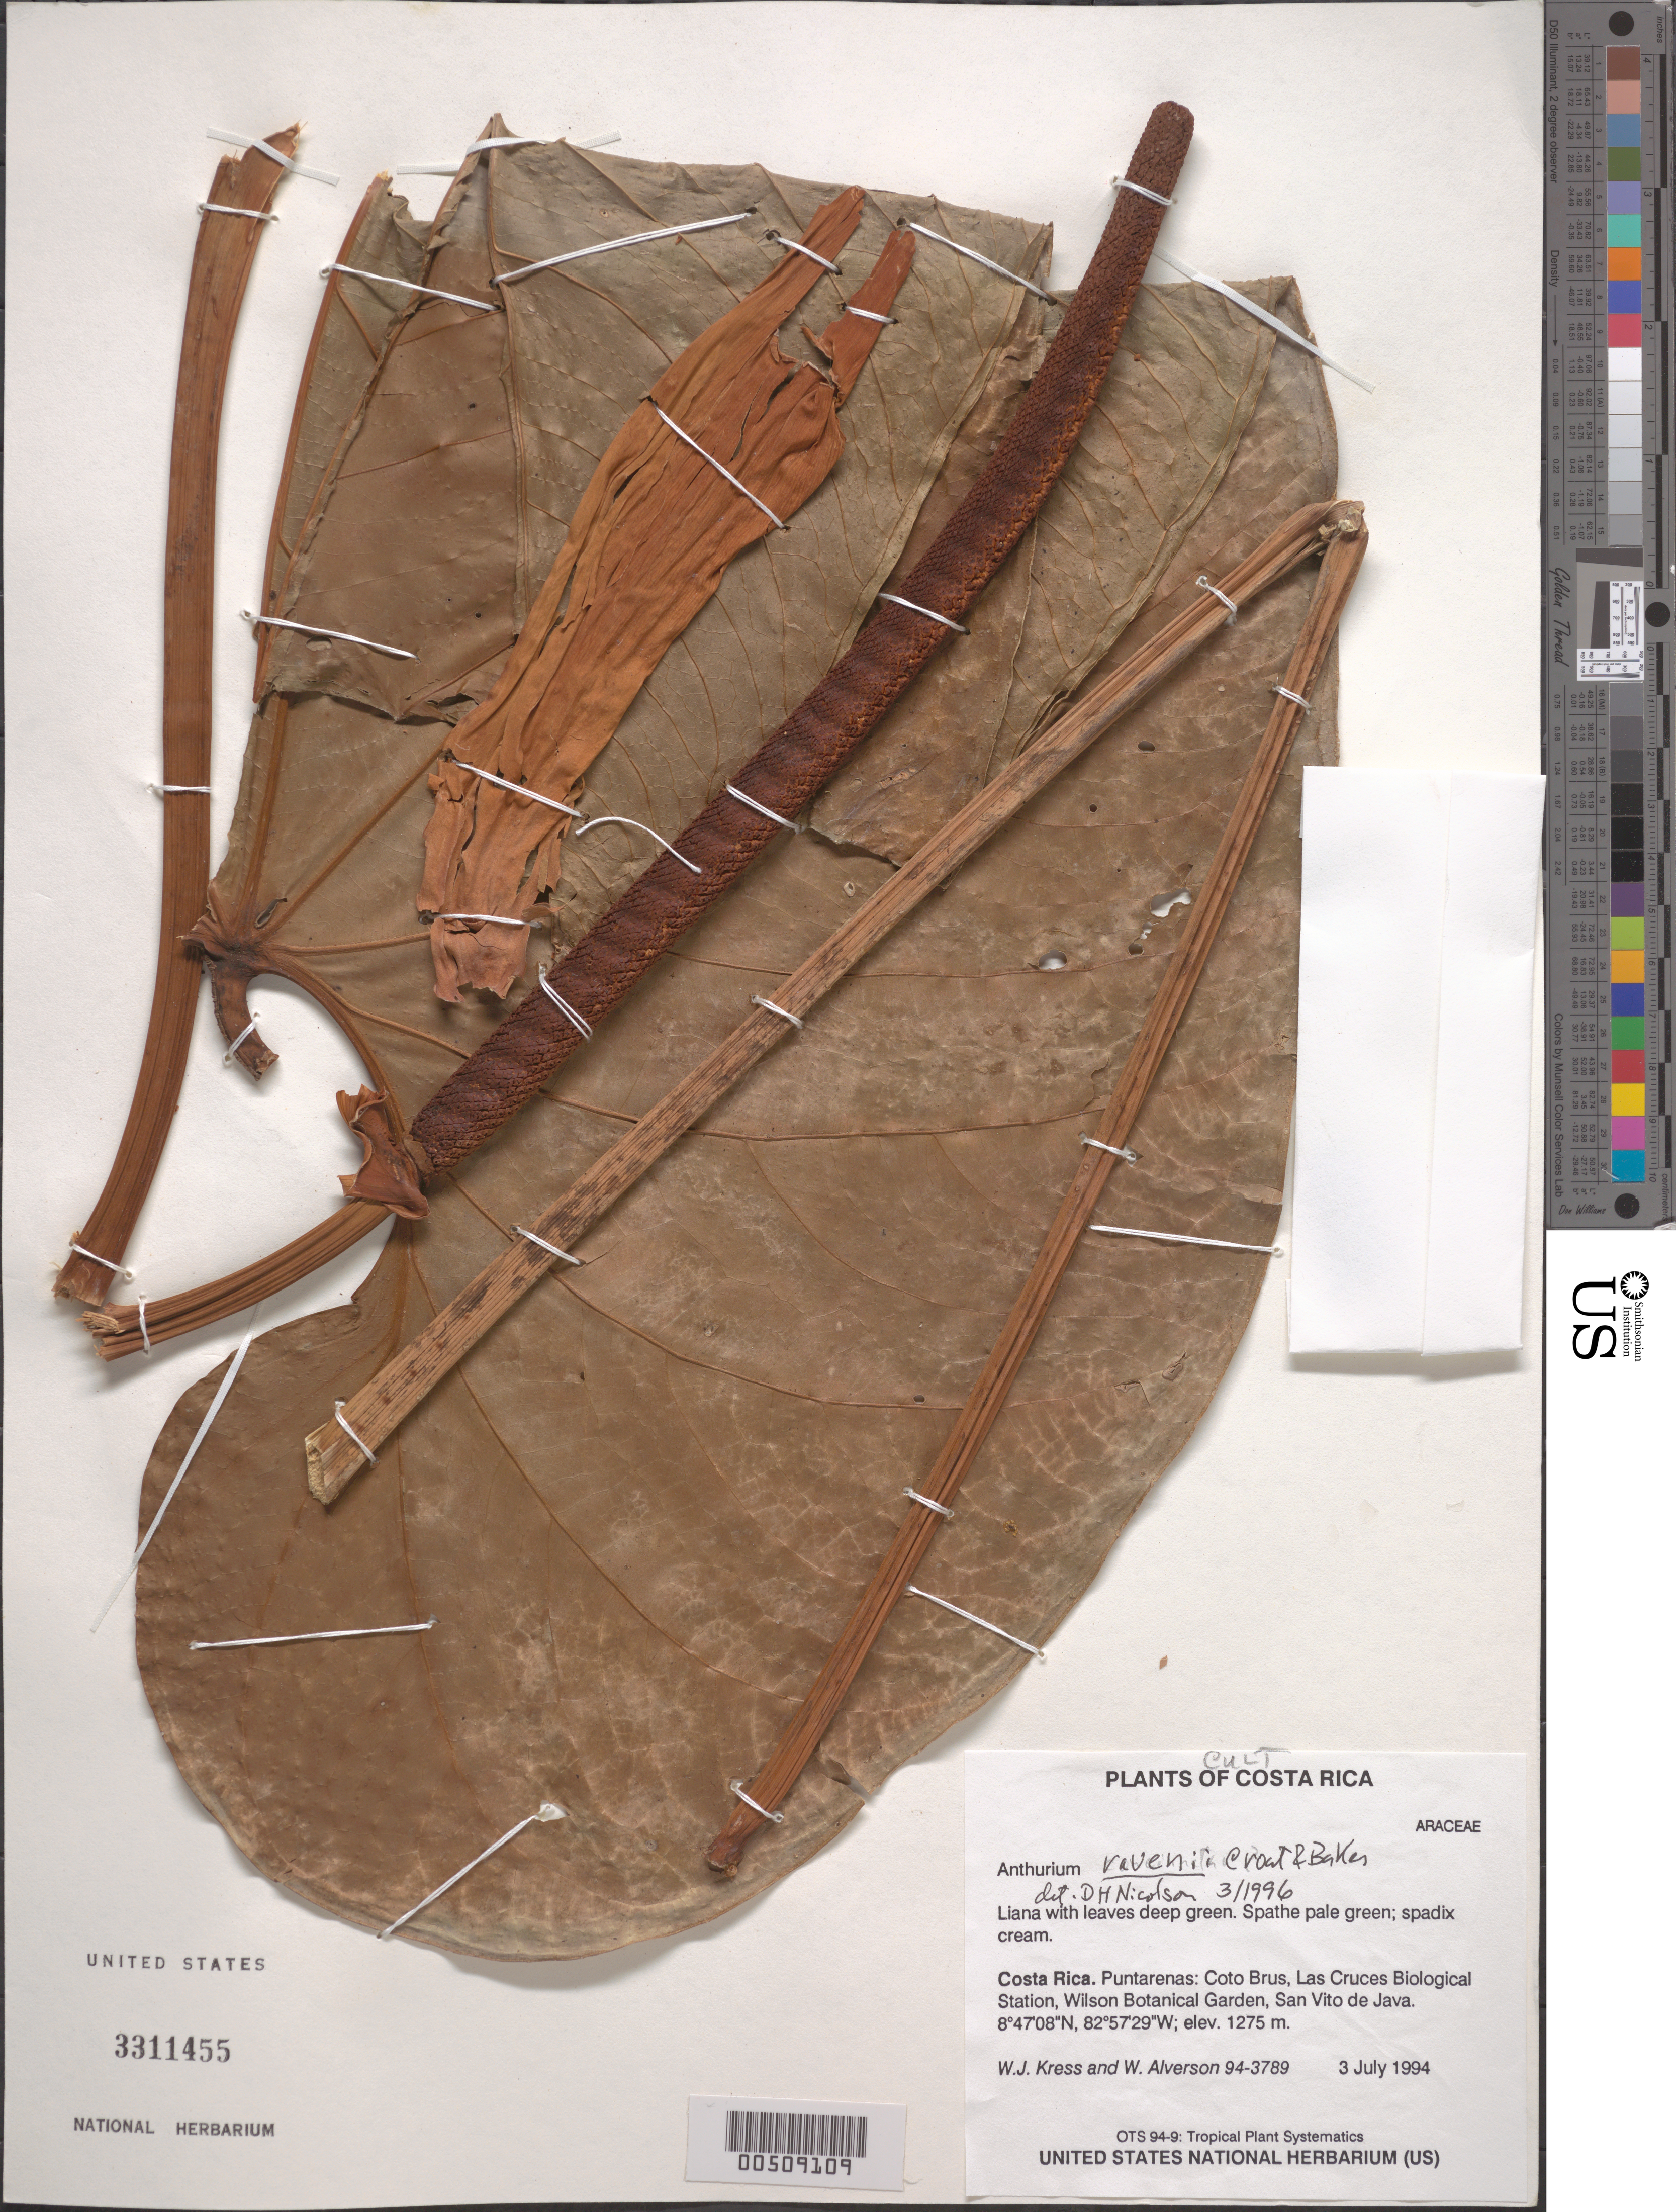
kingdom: Plantae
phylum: Tracheophyta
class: Liliopsida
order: Alismatales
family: Araceae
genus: Anthurium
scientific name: Anthurium polyschistum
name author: R.E. Schult. & Idrobo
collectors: W. J. Kress & W. S. Alverson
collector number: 94-3789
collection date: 1994-07-03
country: Costa Rica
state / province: Puntarenas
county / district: Coto Brus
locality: Las Cruces Biological Station, Wilson Botanical Garden, San Vito de Java.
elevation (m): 1275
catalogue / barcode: US 3311455